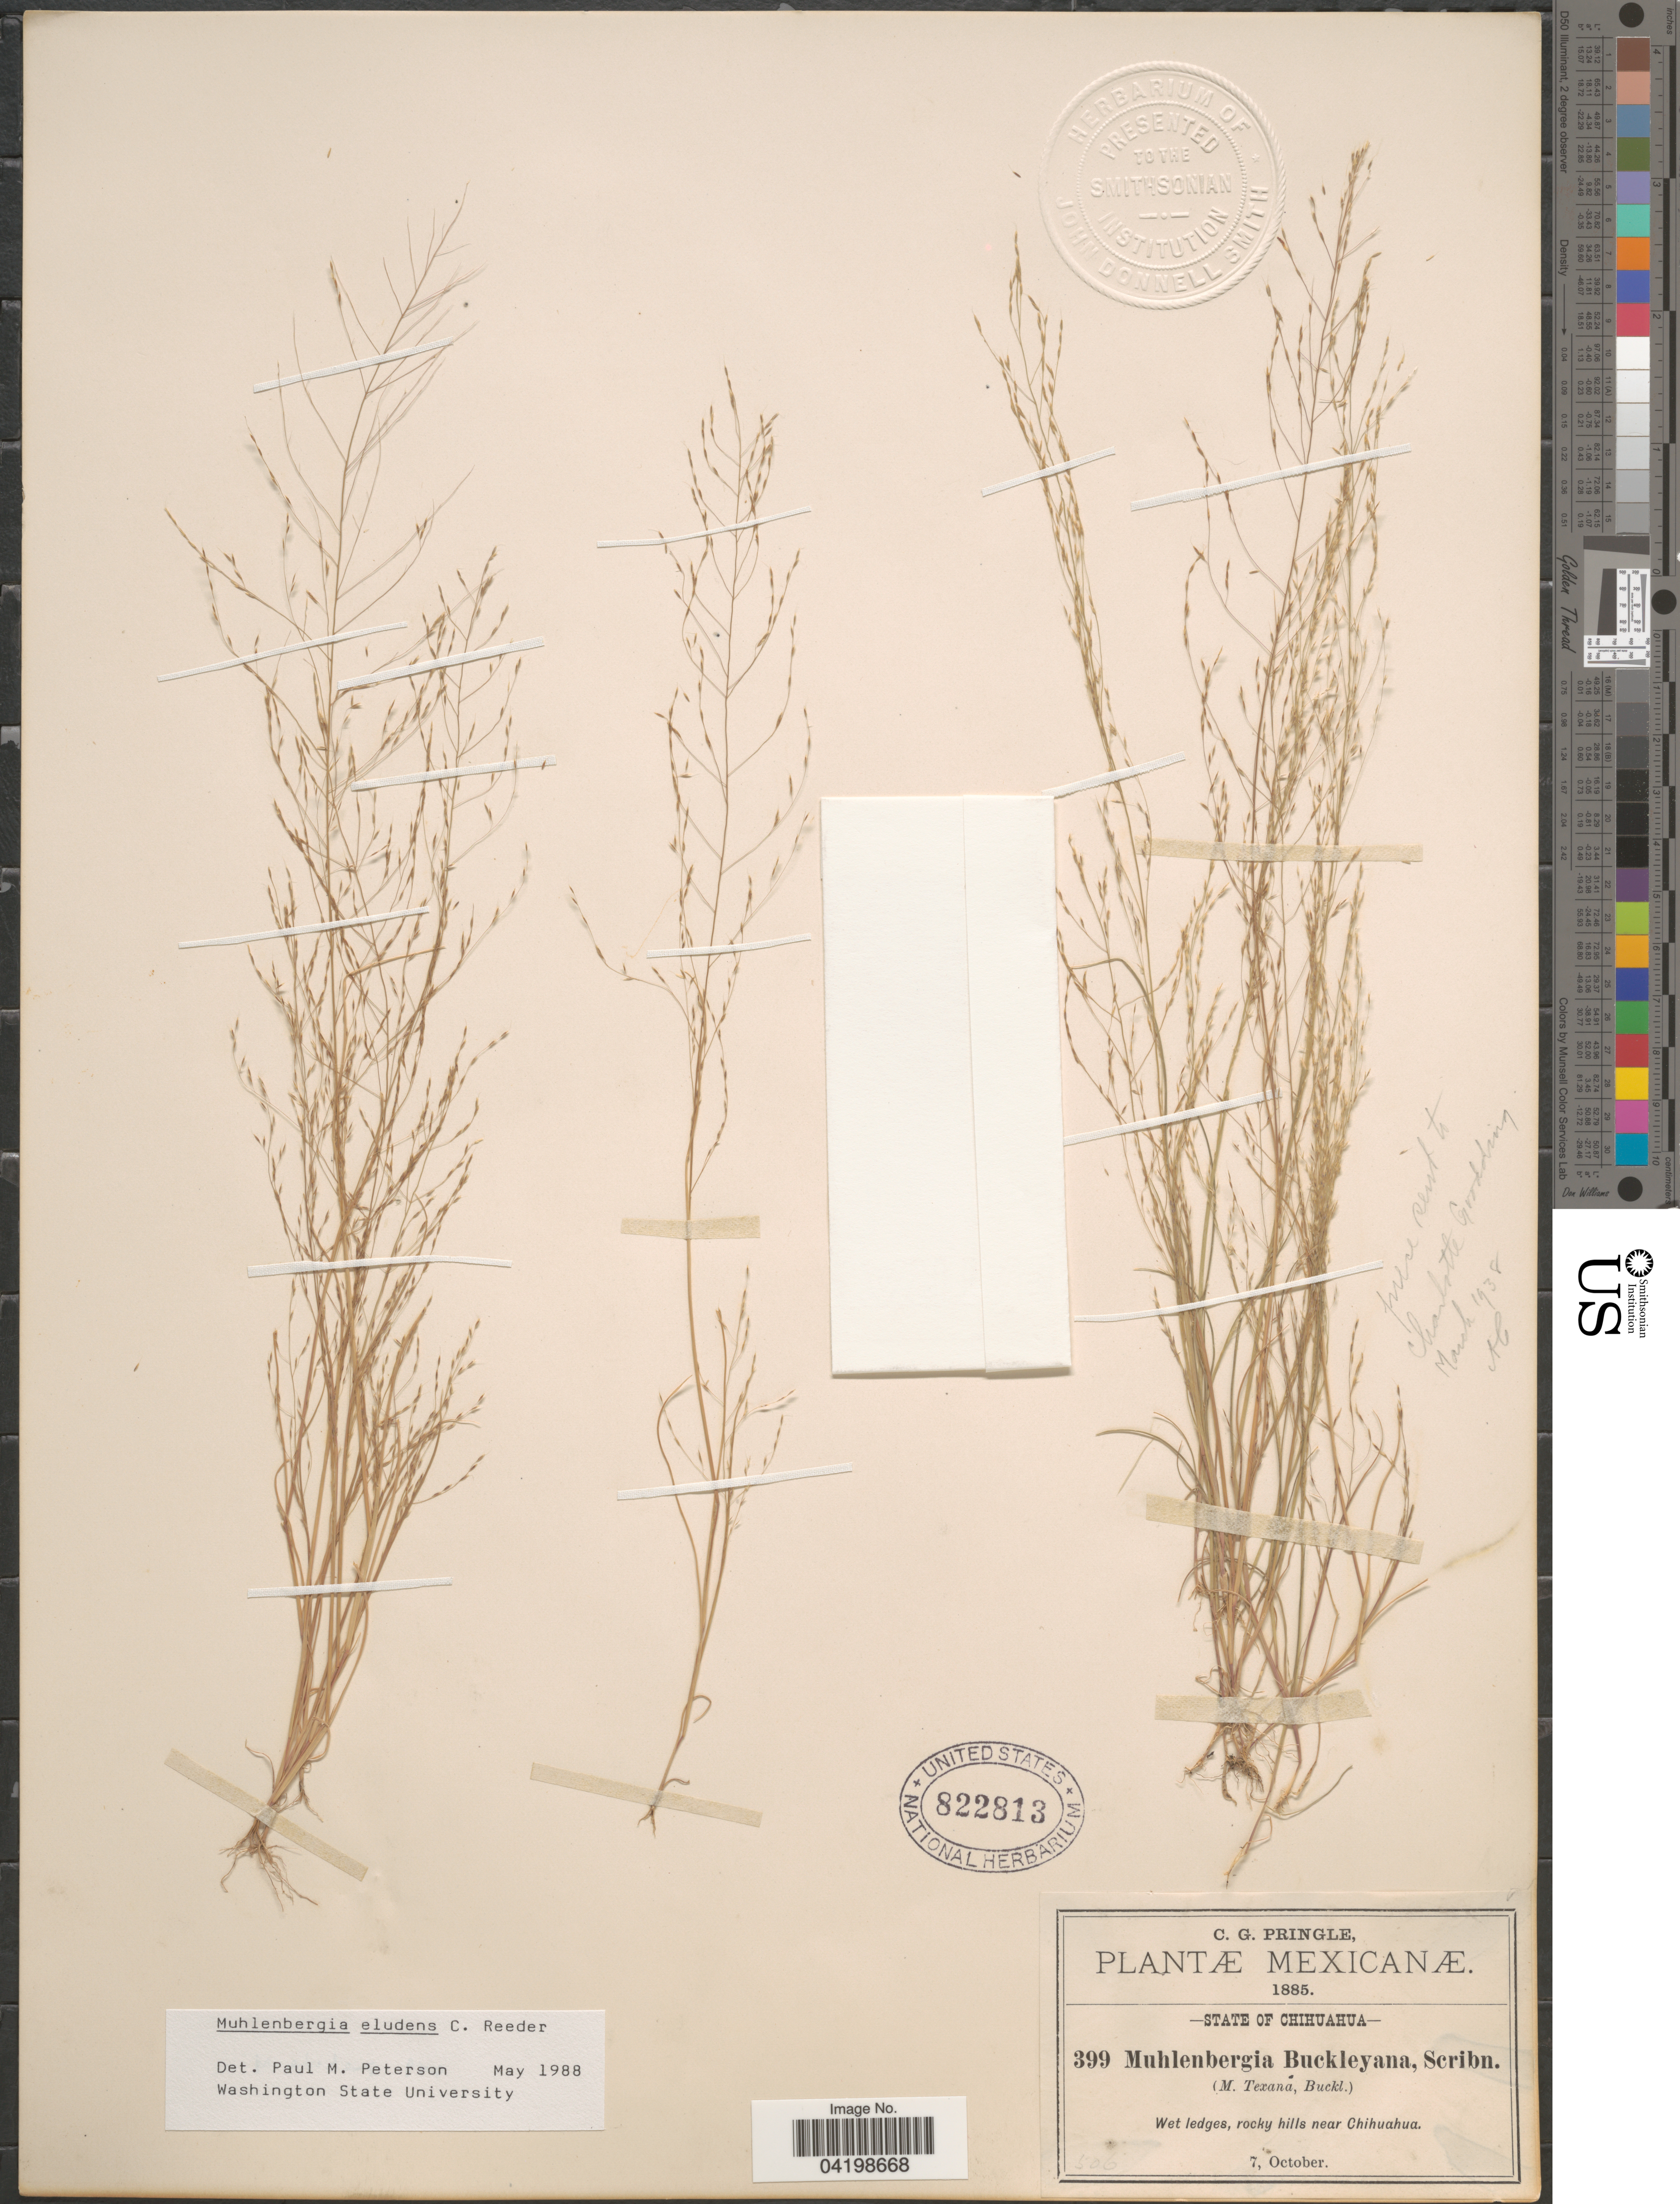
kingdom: Plantae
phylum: Tracheophyta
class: Liliopsida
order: Poales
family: Poaceae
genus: Muhlenbergia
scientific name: Muhlenbergia eludens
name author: C. Reeder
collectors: C. G. Pringle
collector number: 399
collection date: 1885-10-07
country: Mexico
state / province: Chihuahua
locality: Wet ledges, rocky hills near Chihuahua.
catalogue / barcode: US 822813